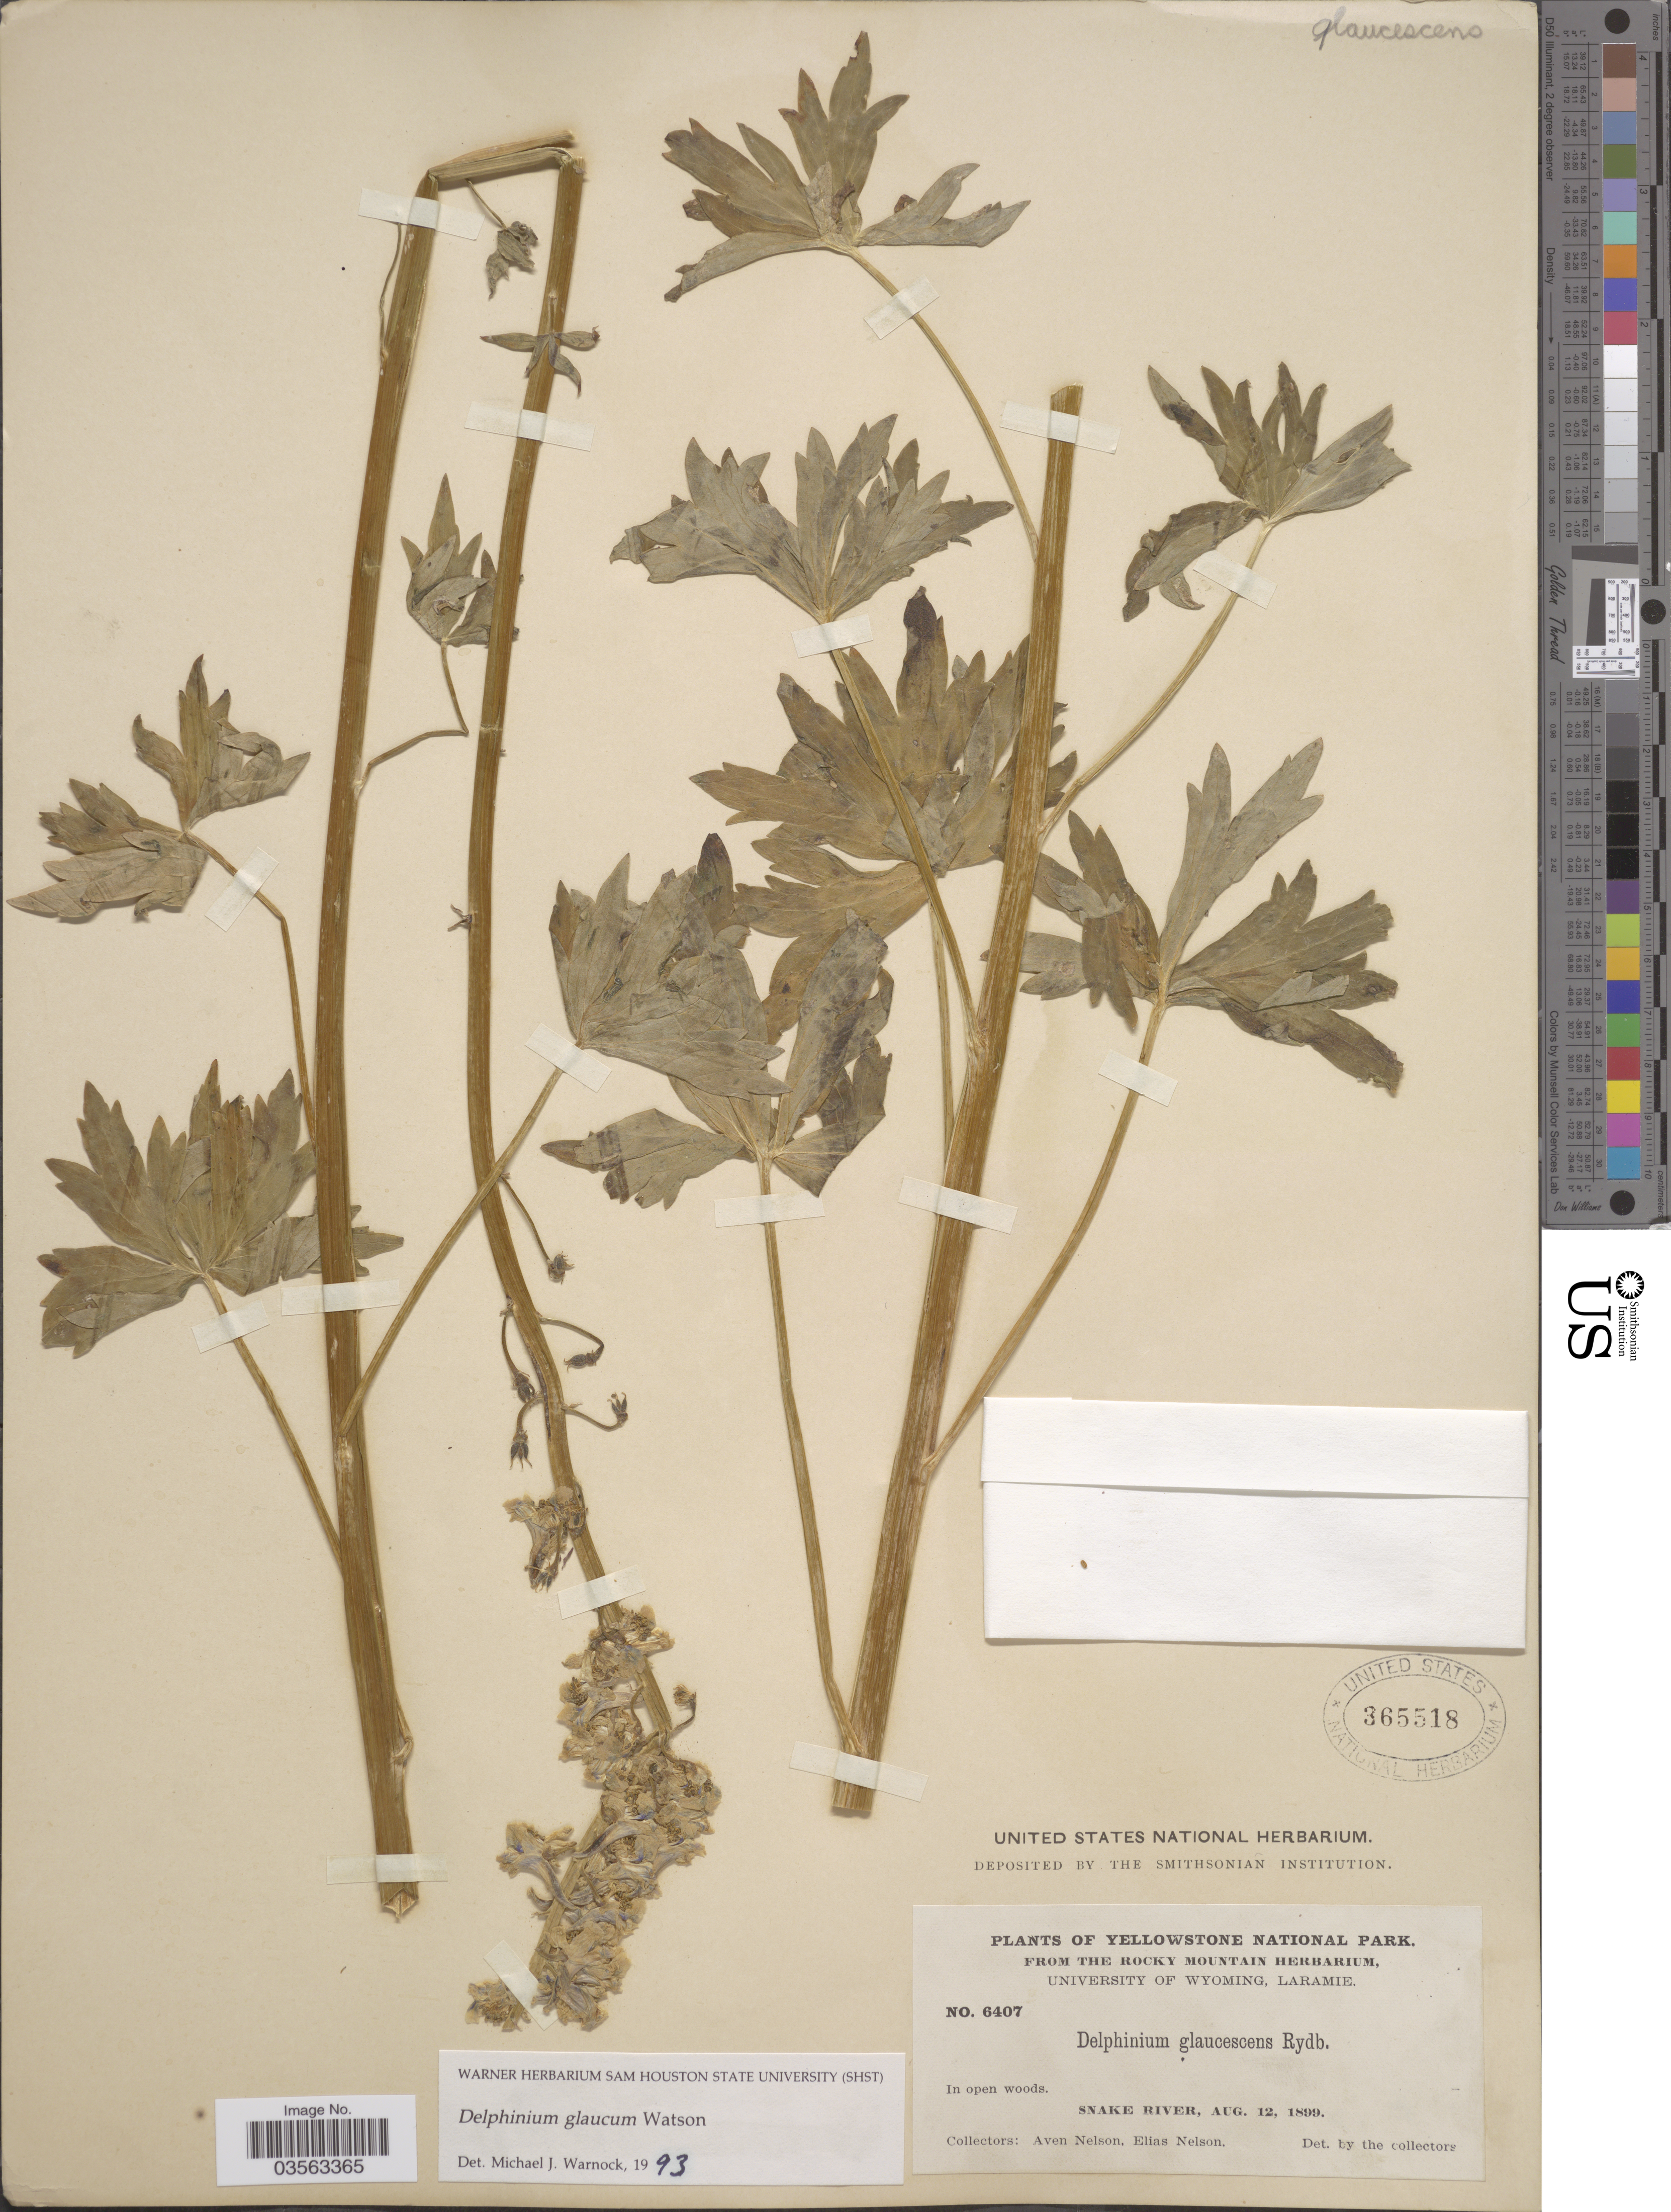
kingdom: Plantae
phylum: Tracheophyta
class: Magnoliopsida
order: Ranunculales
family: Ranunculaceae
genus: Delphinium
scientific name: Delphinium glaucum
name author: S. Watson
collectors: A. Nelson & E. Nelson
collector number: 6407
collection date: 1899-08-12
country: United States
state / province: Wyoming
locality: Yellowstone National Park. In open woods. Snake River.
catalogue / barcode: US 365518